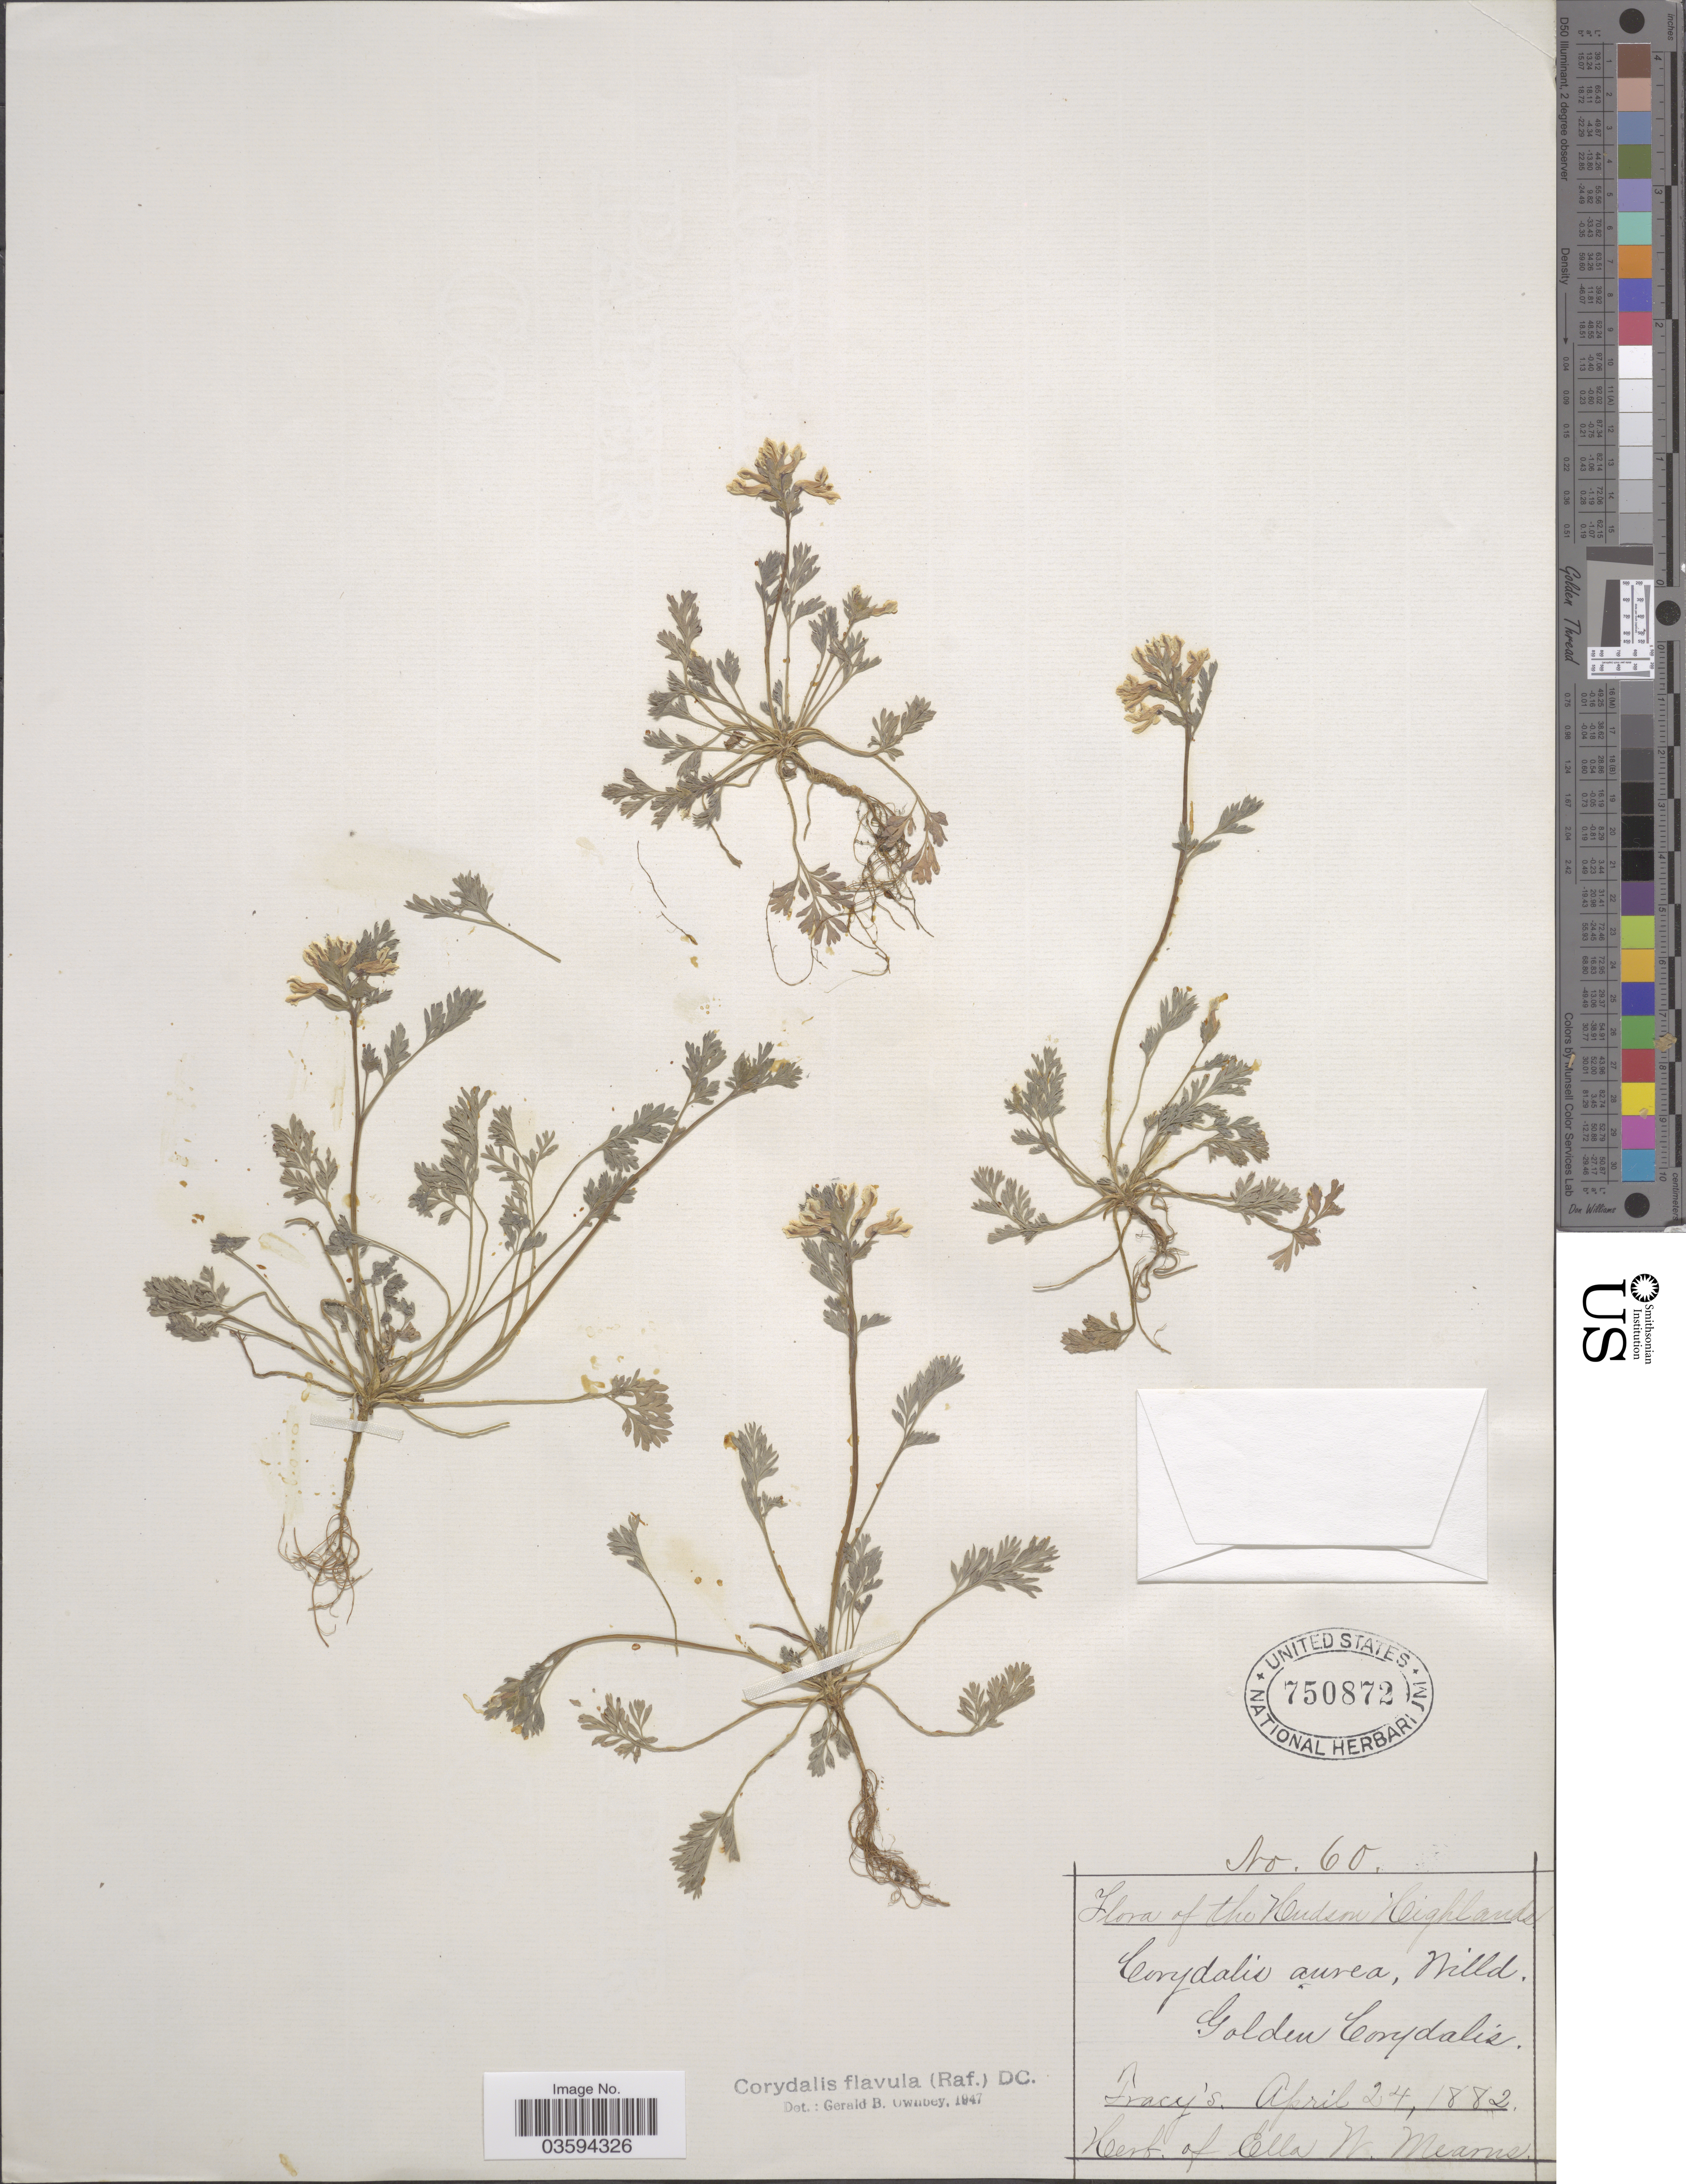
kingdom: Plantae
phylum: Tracheophyta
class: Magnoliopsida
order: Ranunculales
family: Papaveraceae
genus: Corydalis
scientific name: Corydalis flavula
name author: (Raf.) DC.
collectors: -. Tracy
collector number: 60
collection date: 1882-04-24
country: United States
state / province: New York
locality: The Hudson Highlands.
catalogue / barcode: US 750872